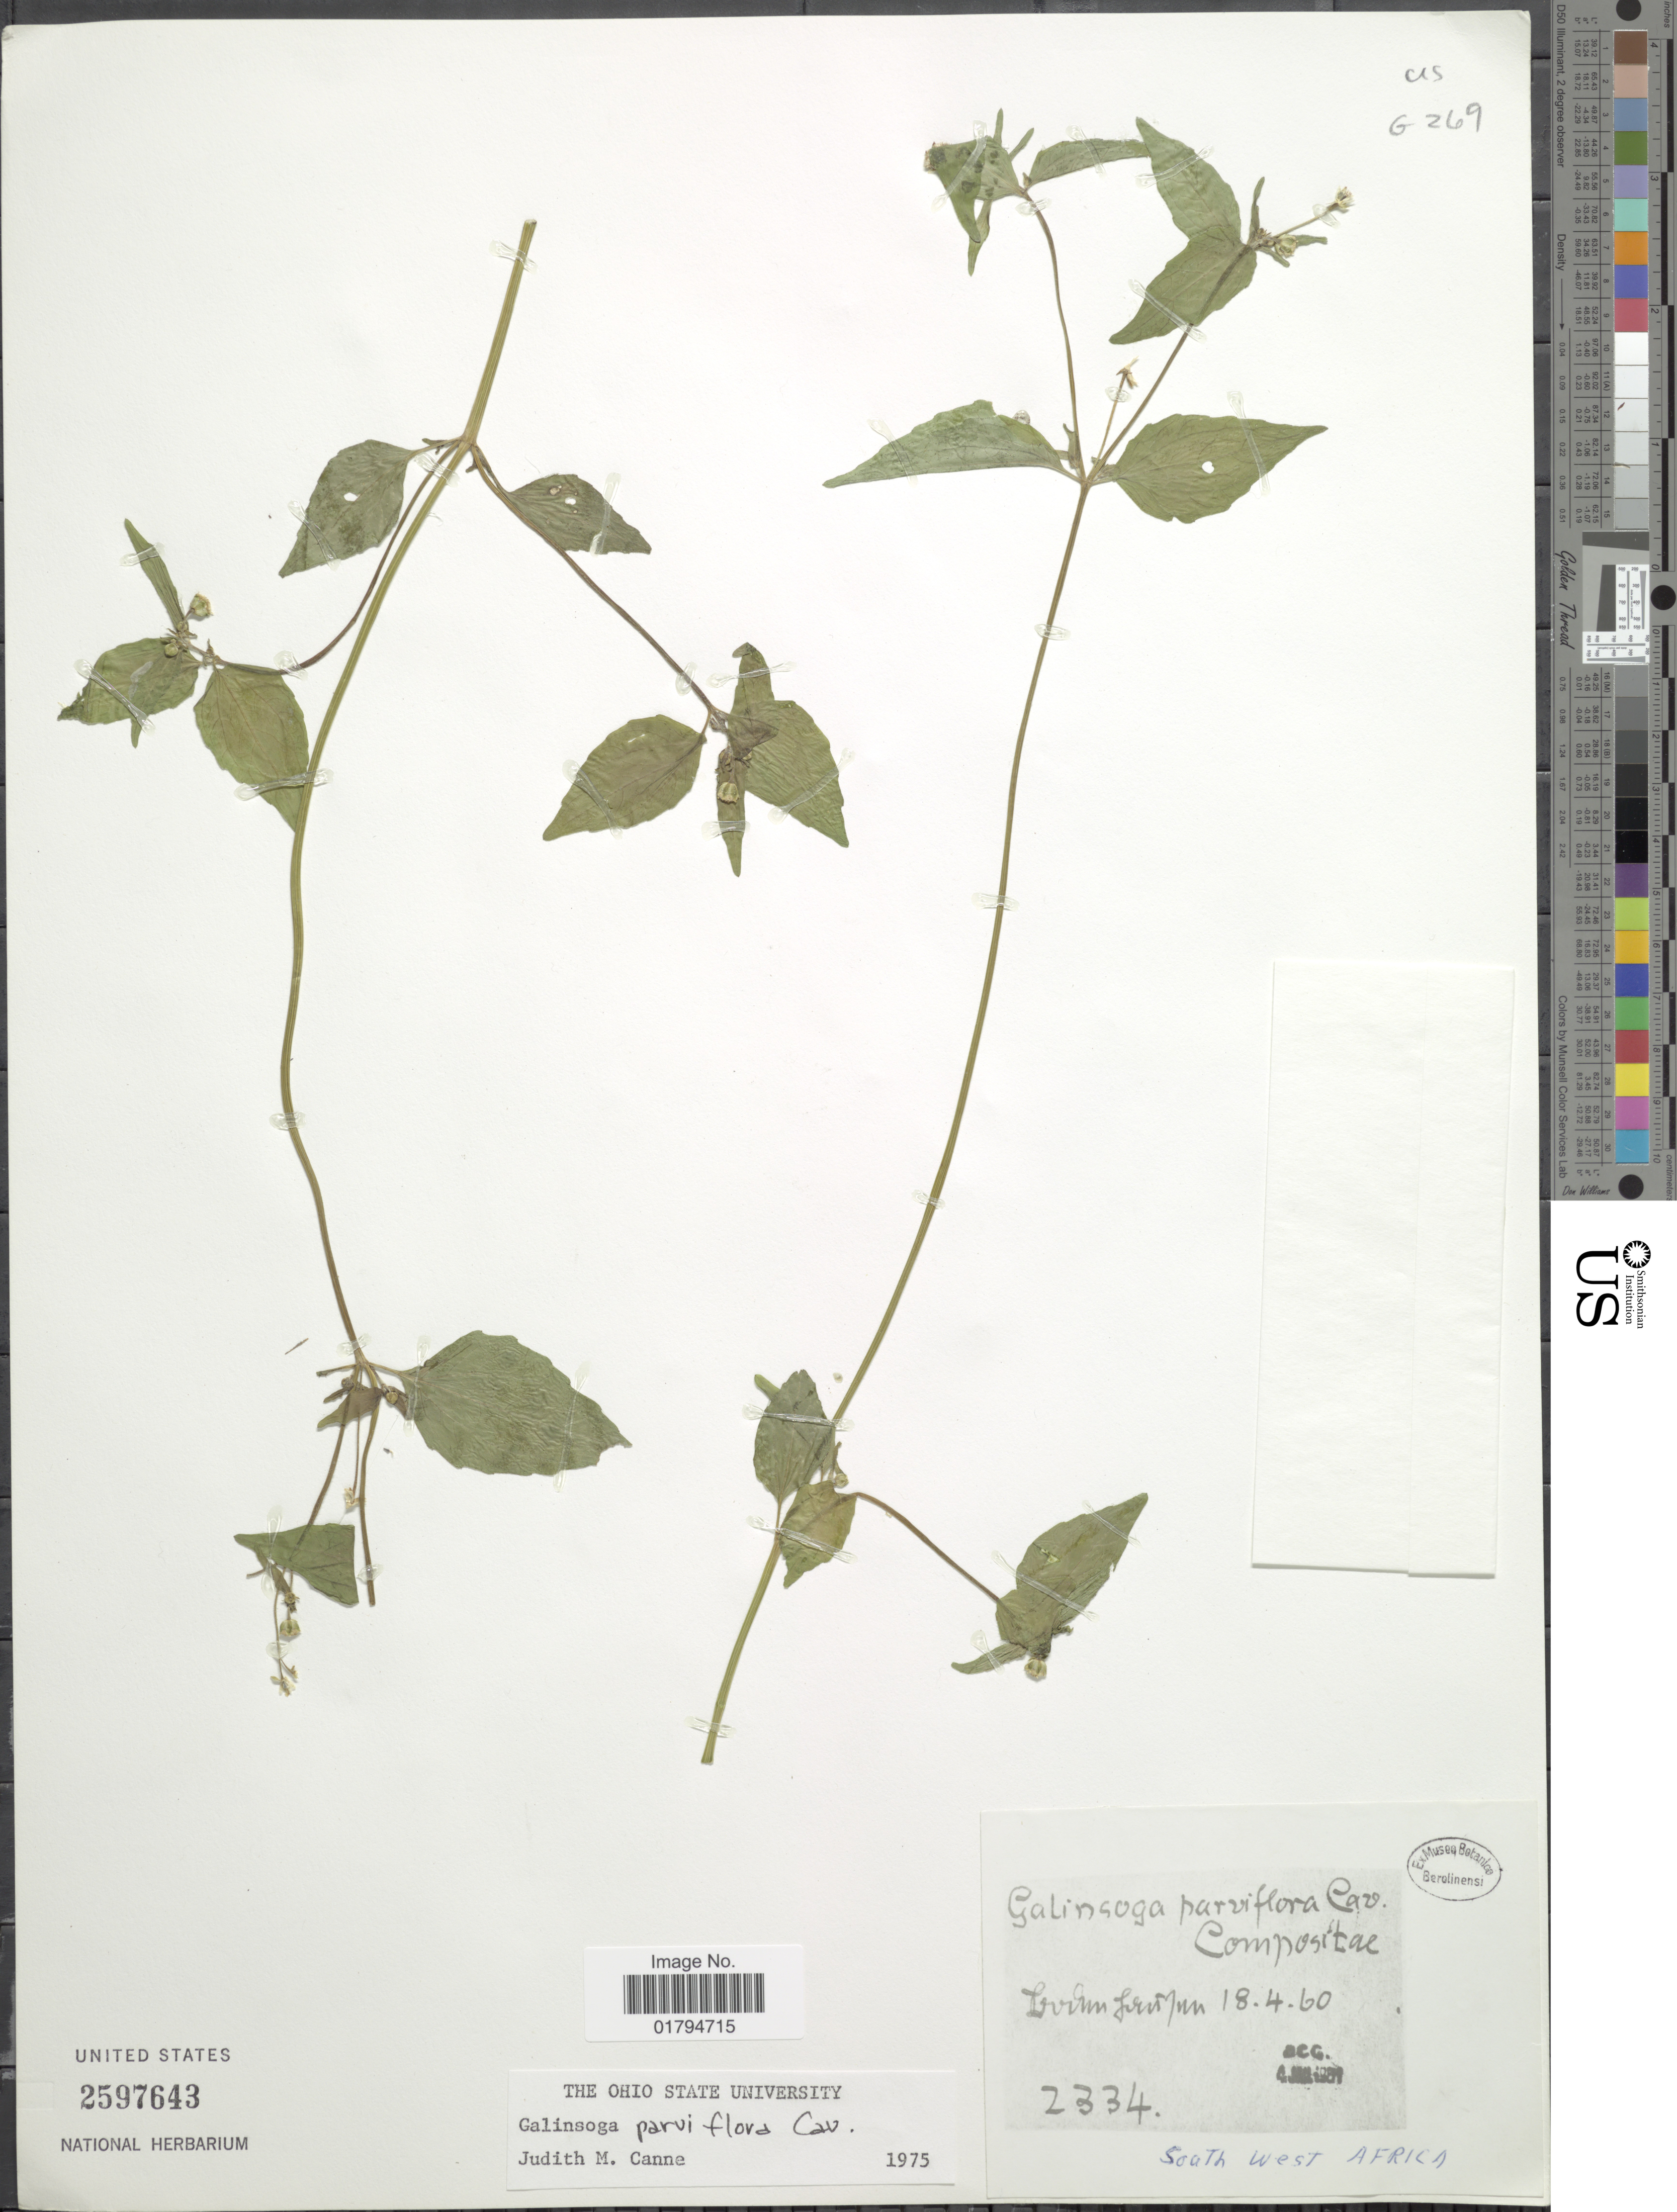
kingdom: Plantae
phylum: Tracheophyta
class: Magnoliopsida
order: Asterales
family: Asteraceae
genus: Galinsoga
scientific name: Galinsoga parviflora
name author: Cav.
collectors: ex Museo Botanico Berolinensi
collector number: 2334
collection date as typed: Transcribed d/m/y: 18/4/60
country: Namibia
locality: South-west Africa. [illegible text]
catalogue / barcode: US 2597643